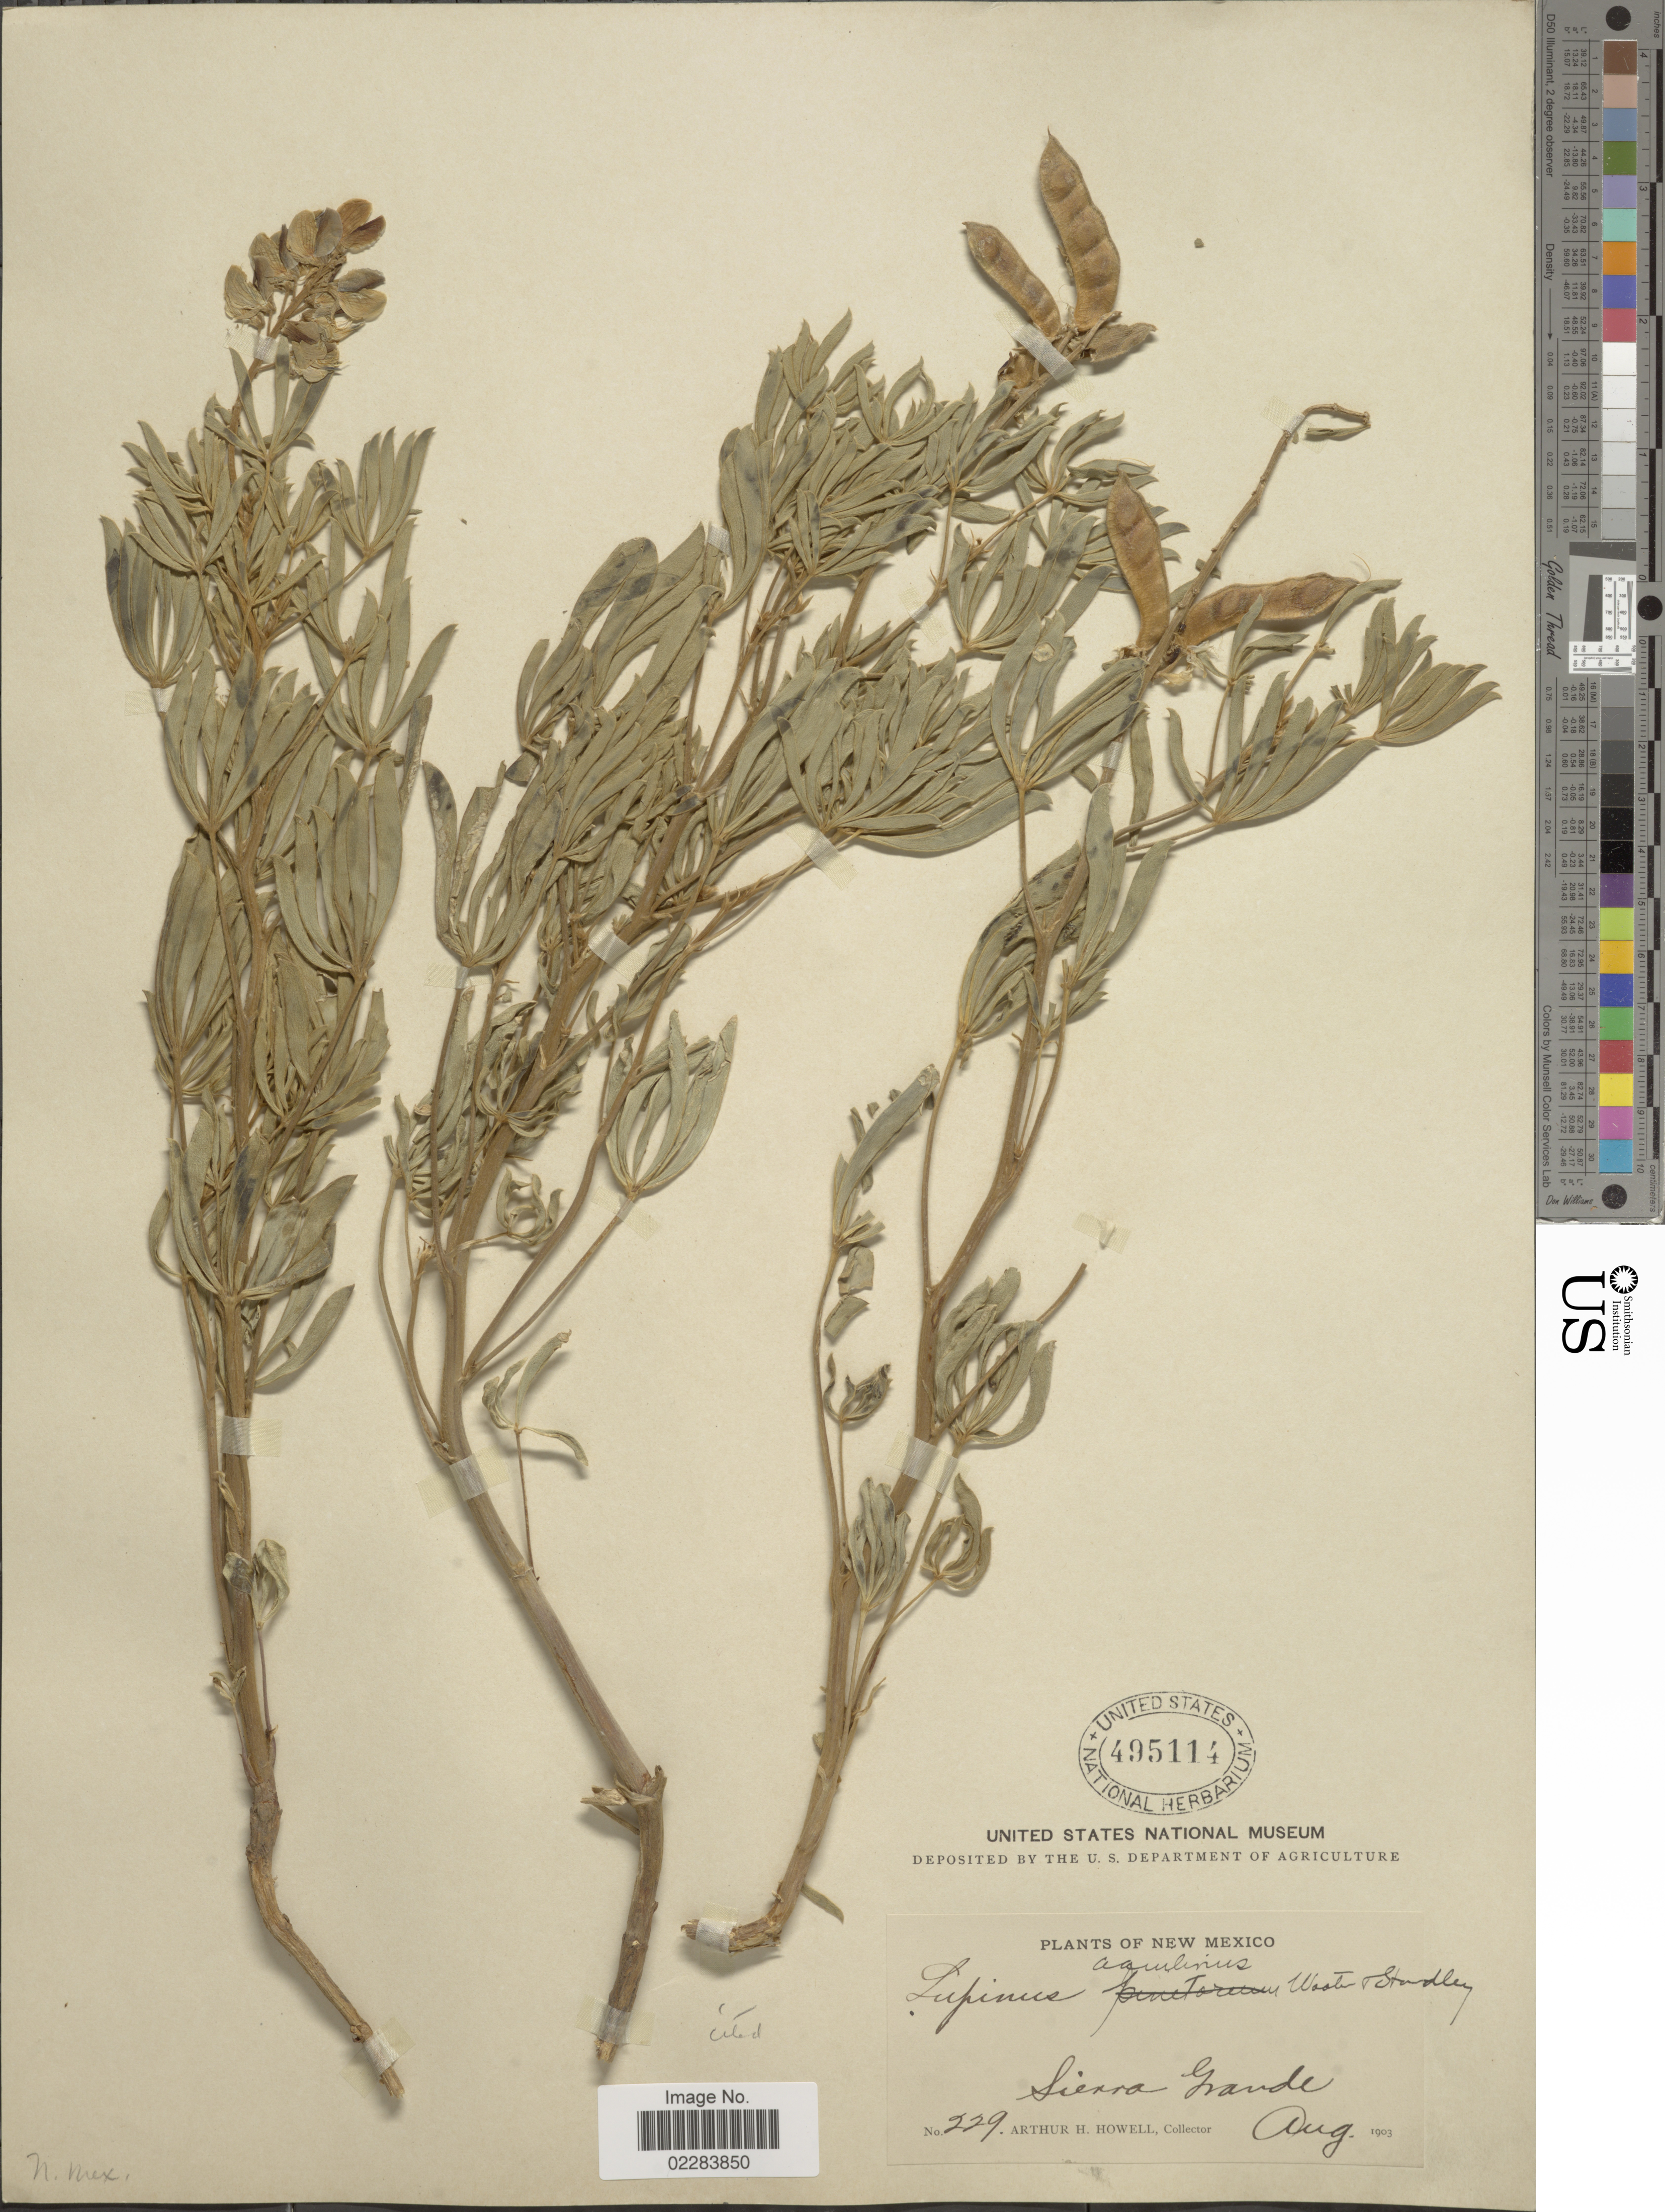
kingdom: Plantae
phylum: Tracheophyta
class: Magnoliopsida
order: Fabales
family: Fabaceae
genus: Lupinus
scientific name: Lupinus aquilinus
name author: Wooton & Standl.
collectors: A. H. Howell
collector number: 229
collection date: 1903-08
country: United States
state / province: New Mexico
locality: Sierra Grande.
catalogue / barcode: US 495114